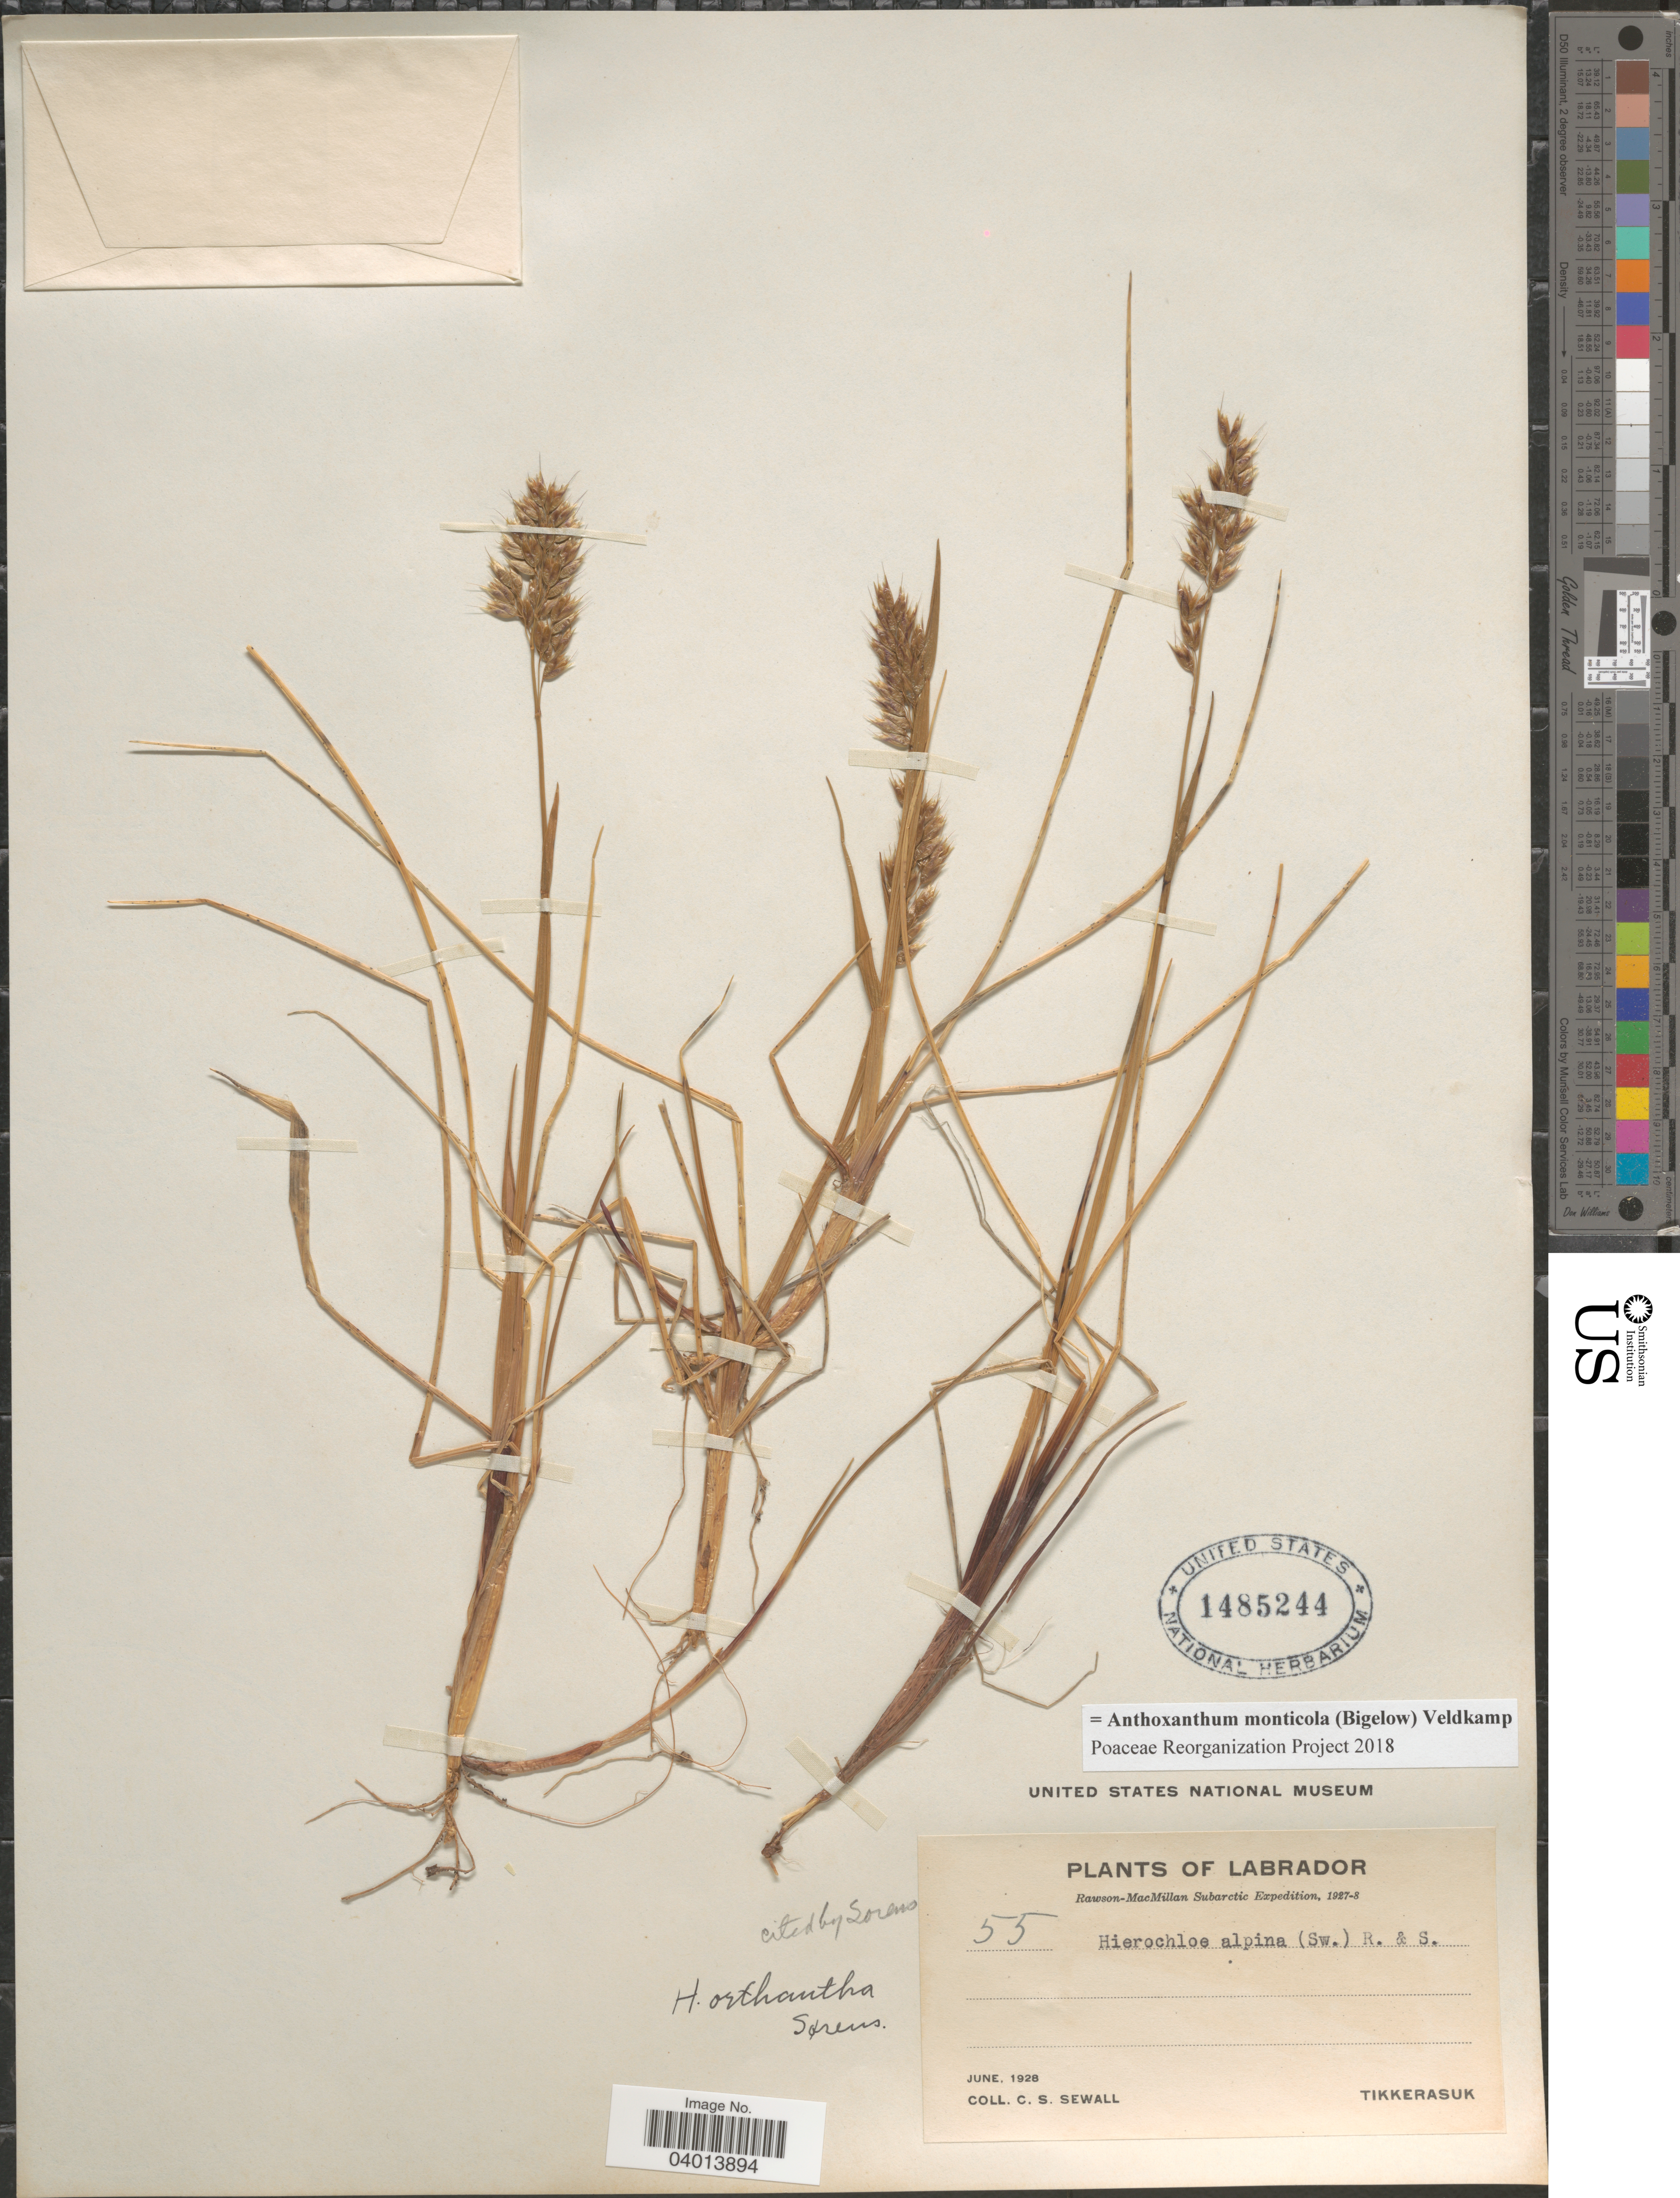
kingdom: Plantae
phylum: Tracheophyta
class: Liliopsida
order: Poales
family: Poaceae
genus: Anthoxanthum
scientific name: Anthoxanthum monticola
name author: (Bigelow) Veldkamp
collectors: C. Sewall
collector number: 55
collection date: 1928-06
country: Canada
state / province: Newfoundland and Labrador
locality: Labrador. Tikkerasuk.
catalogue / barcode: US 1485244